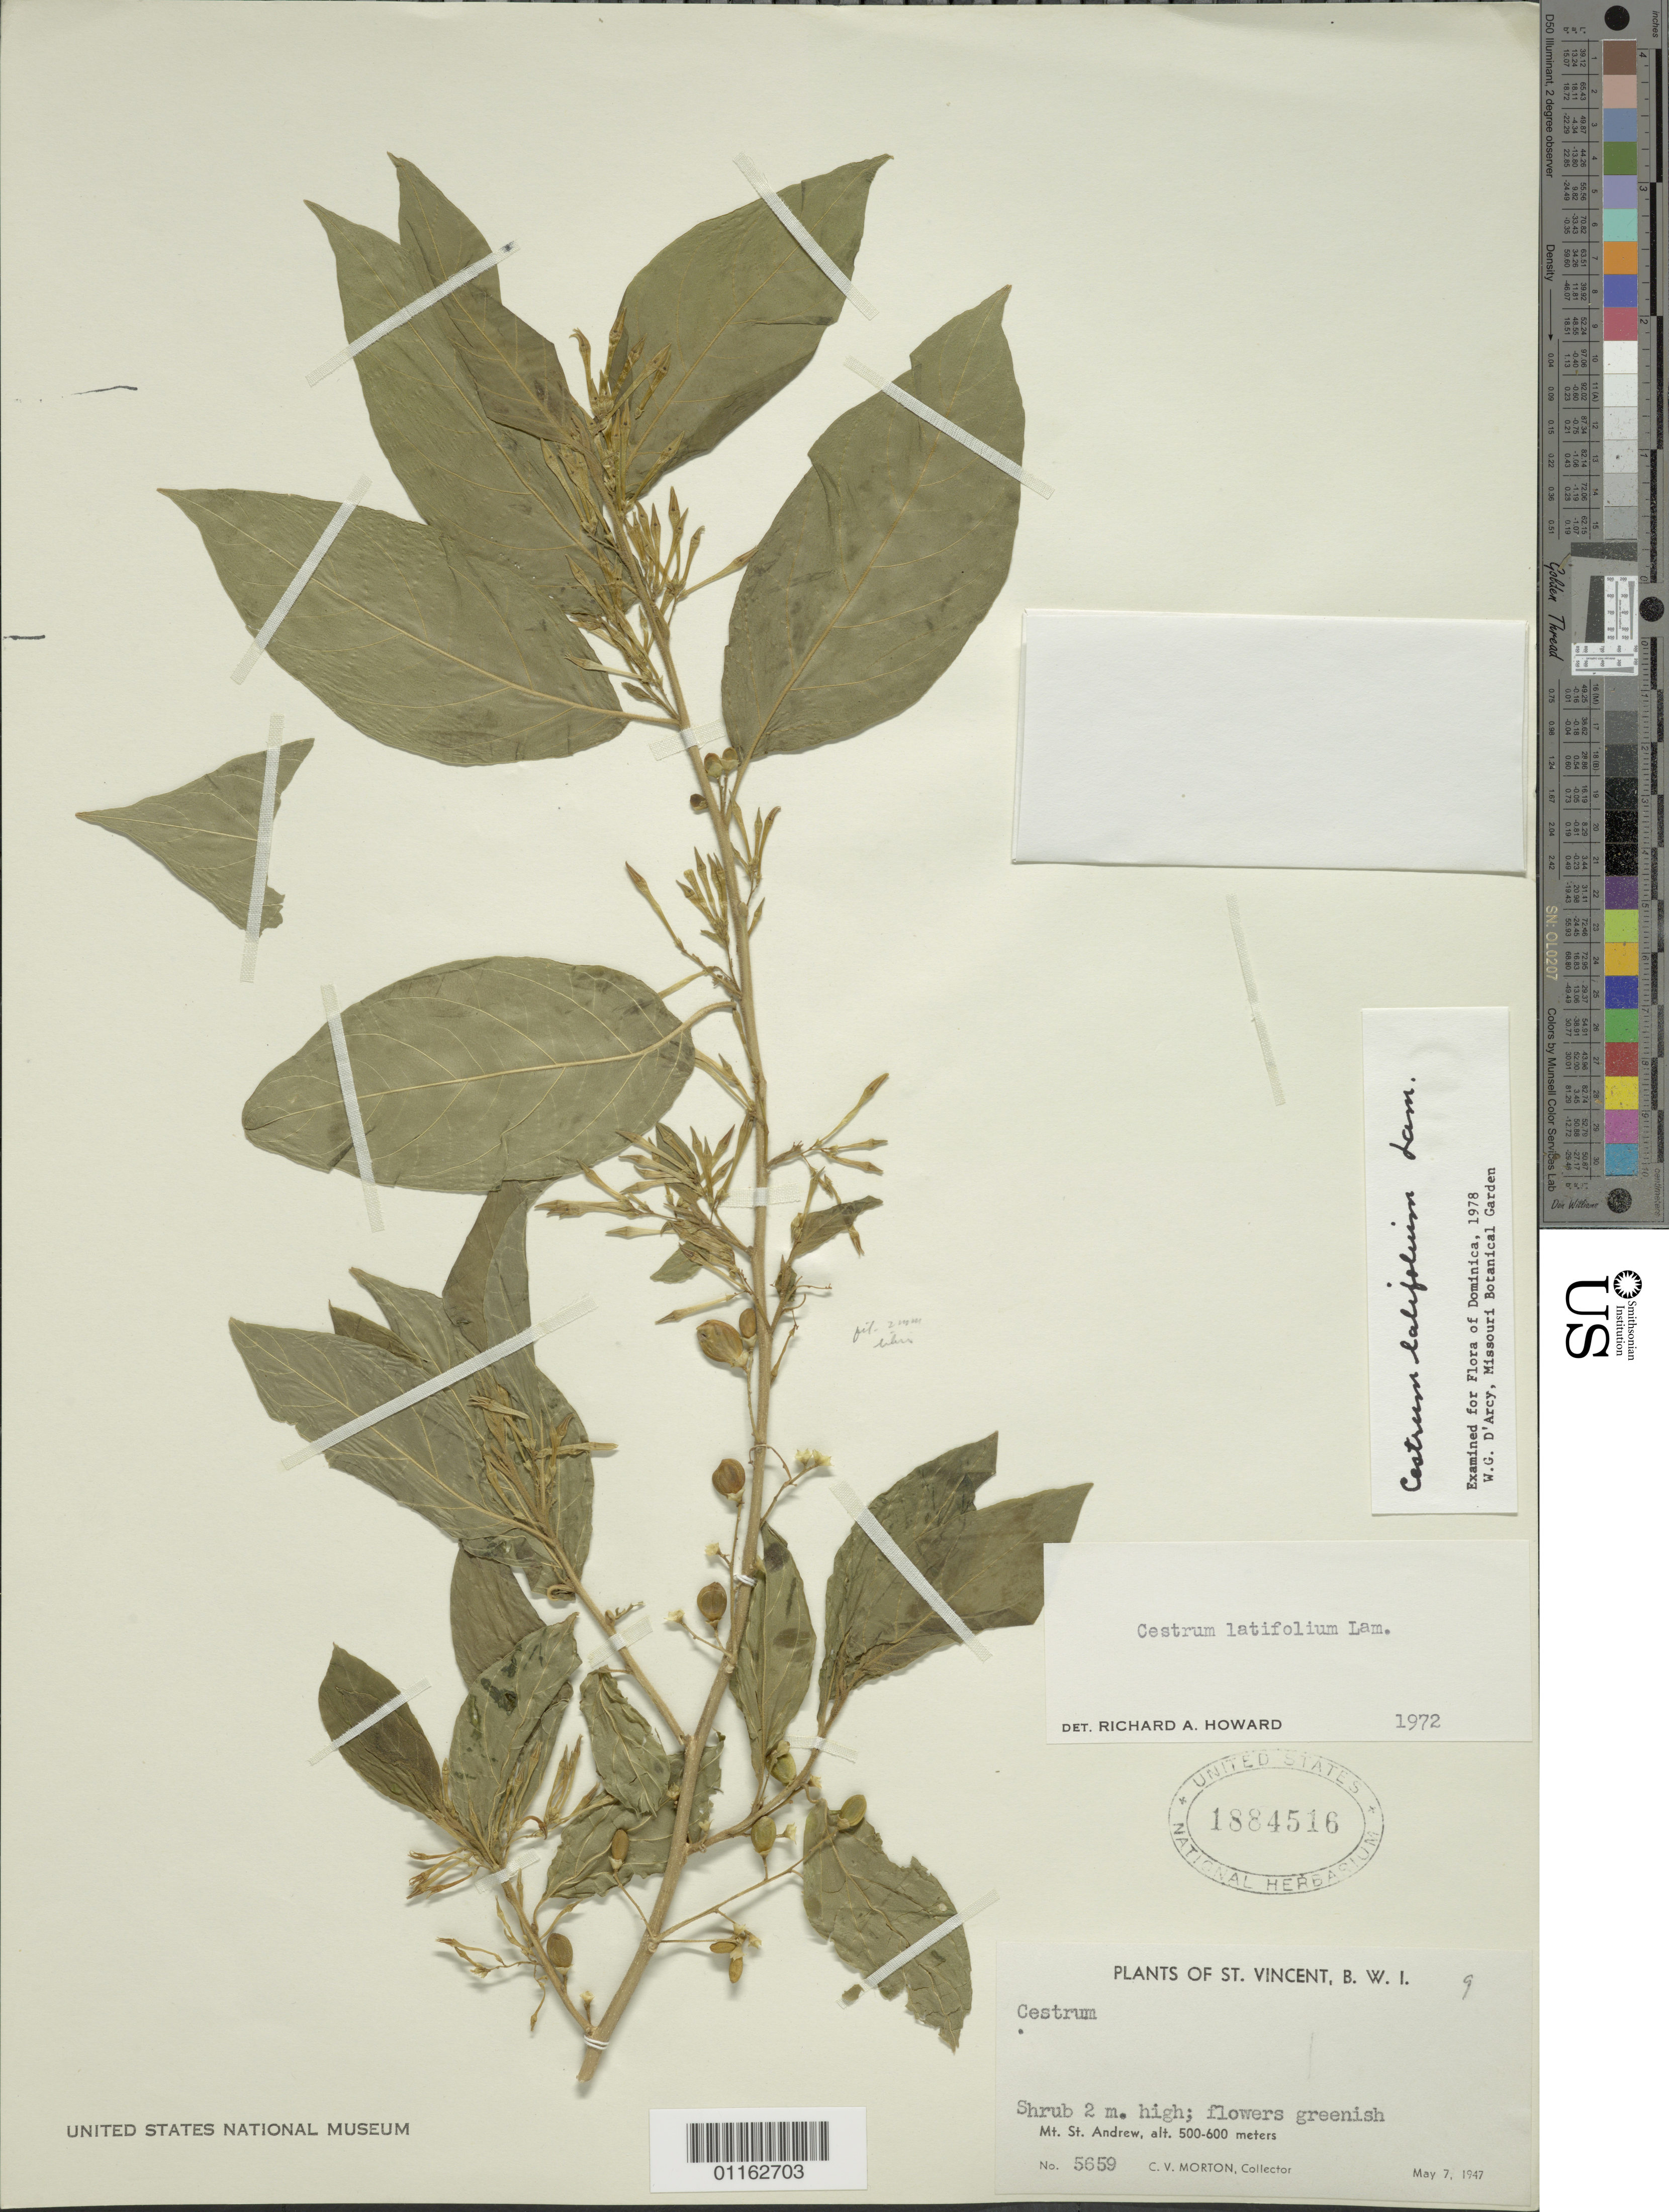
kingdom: Plantae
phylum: Tracheophyta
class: Magnoliopsida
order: Solanales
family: Solanaceae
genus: Cestrum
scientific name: Cestrum latifolium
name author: Lam.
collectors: C. V. Morton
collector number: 5659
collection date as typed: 07 May 1947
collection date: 1947-05-07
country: St. Vincent - Grenadines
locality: Mt. St. Andrew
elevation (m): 500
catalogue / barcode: US 1884516